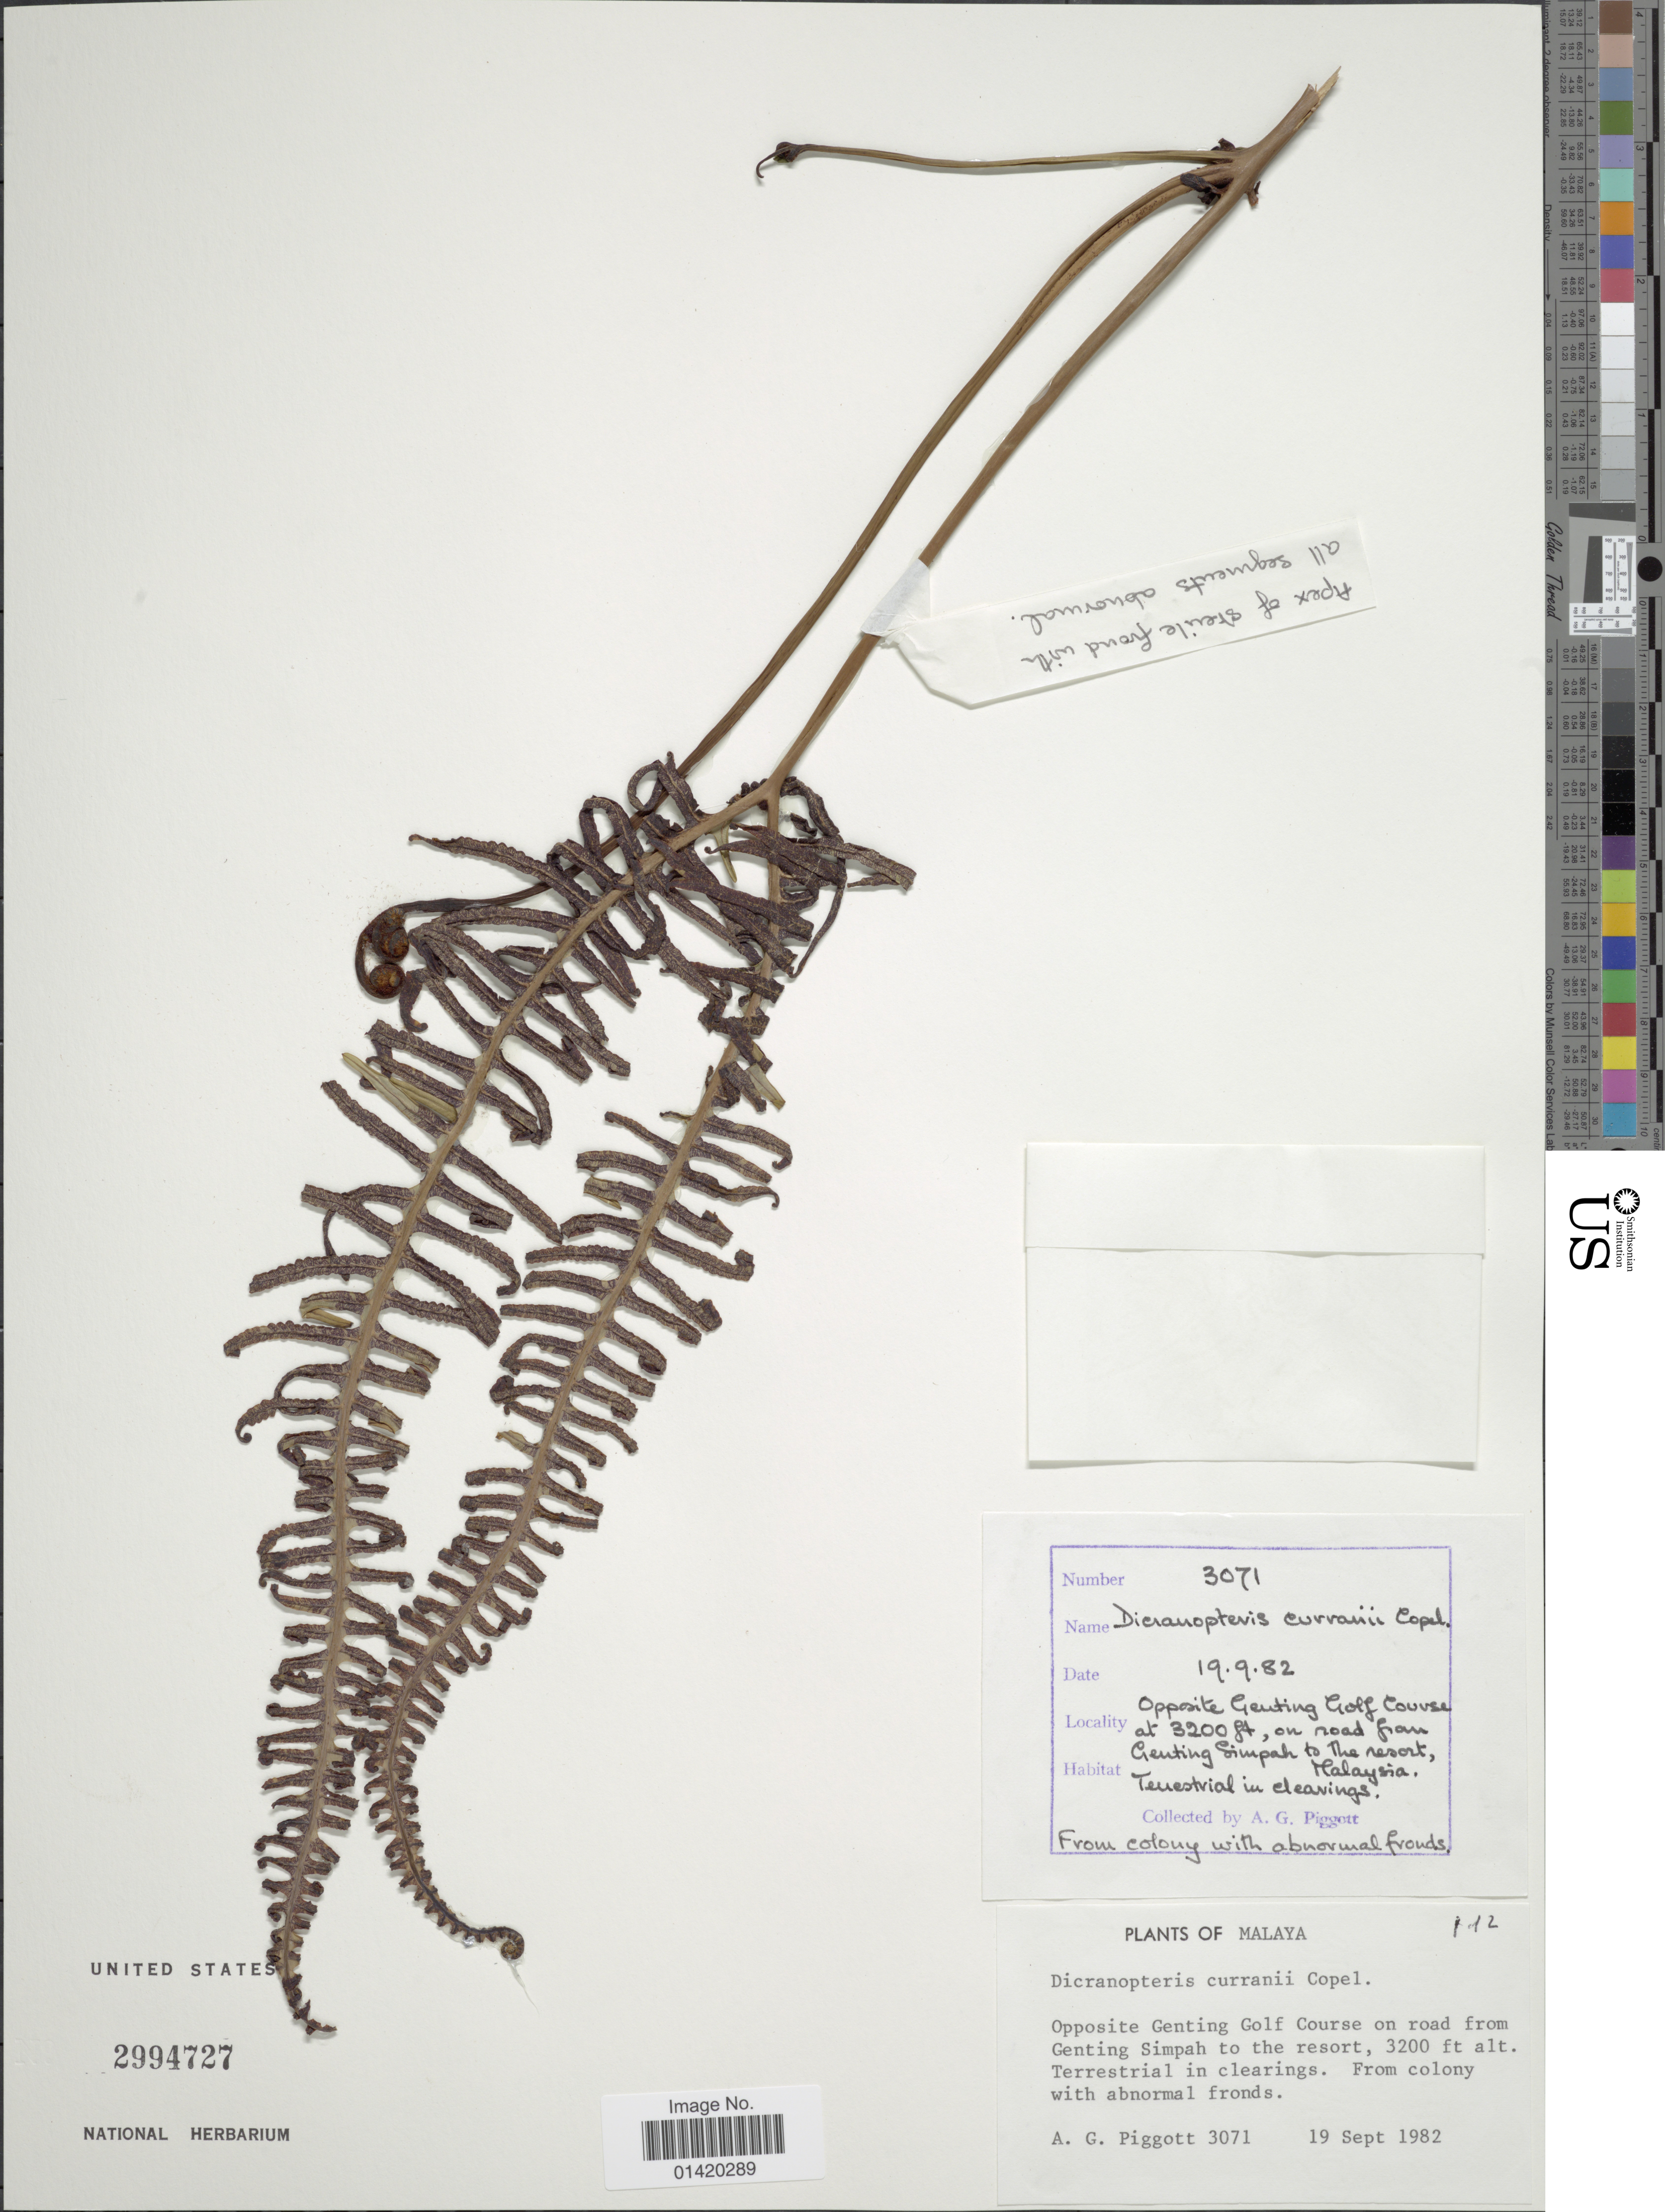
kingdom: Plantae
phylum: Tracheophyta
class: Polypodiopsida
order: Gleicheniales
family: Gleicheniaceae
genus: Dicranopteris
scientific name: Dicranopteris curranii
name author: Copel.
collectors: A. Piggott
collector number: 3071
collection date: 1982-09-19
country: Malaysia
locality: Malaya, Opposite Genting Golf on road from Gentig Simpah to the resort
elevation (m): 975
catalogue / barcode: US 2994727